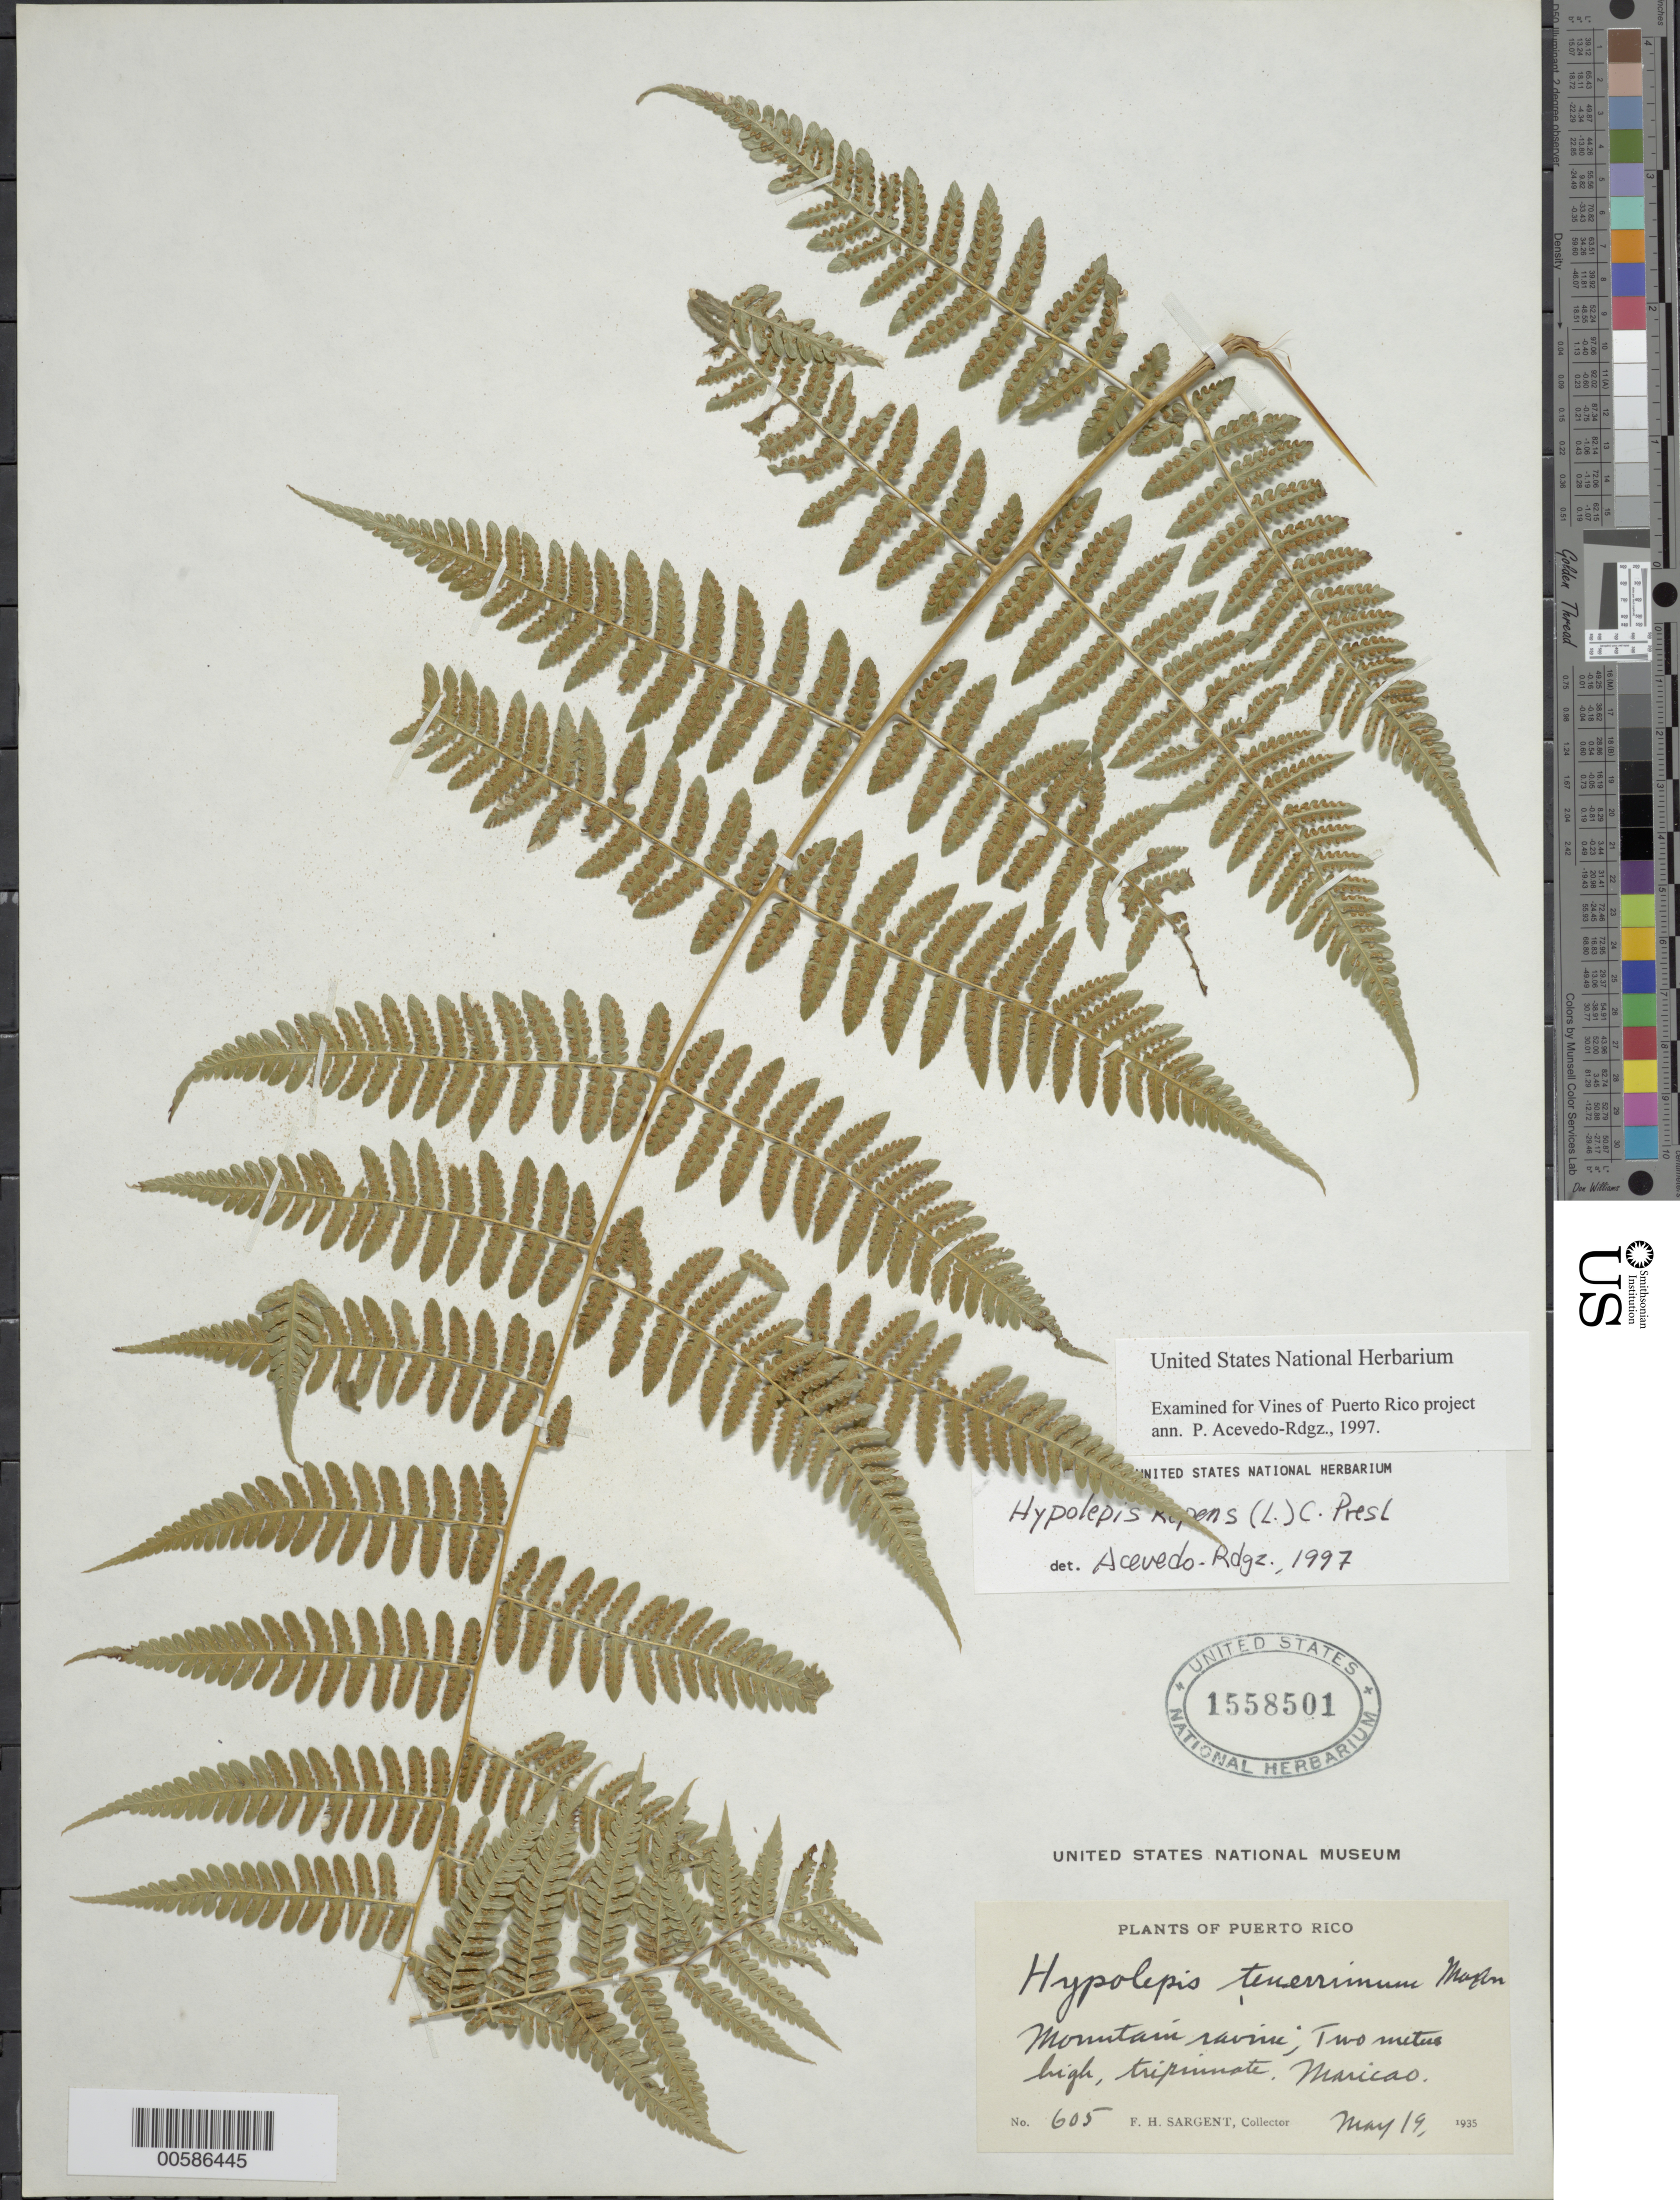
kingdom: Plantae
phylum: Tracheophyta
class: Polypodiopsida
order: Polypodiales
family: Dennstaedtiaceae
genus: Hypolepis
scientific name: Hypolepis repens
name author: (L.) C. Presl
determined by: Acevedo-Rodríguez, P., (BOT), Smithsonian Institution - National Museum of Natural History (UNITED STATES)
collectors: F. H. Sargent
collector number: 605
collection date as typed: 19 May 1935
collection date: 1935-05-19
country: Puerto Rico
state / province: Maricao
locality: Maricao.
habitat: Mountain Ravine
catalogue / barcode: US 1558501